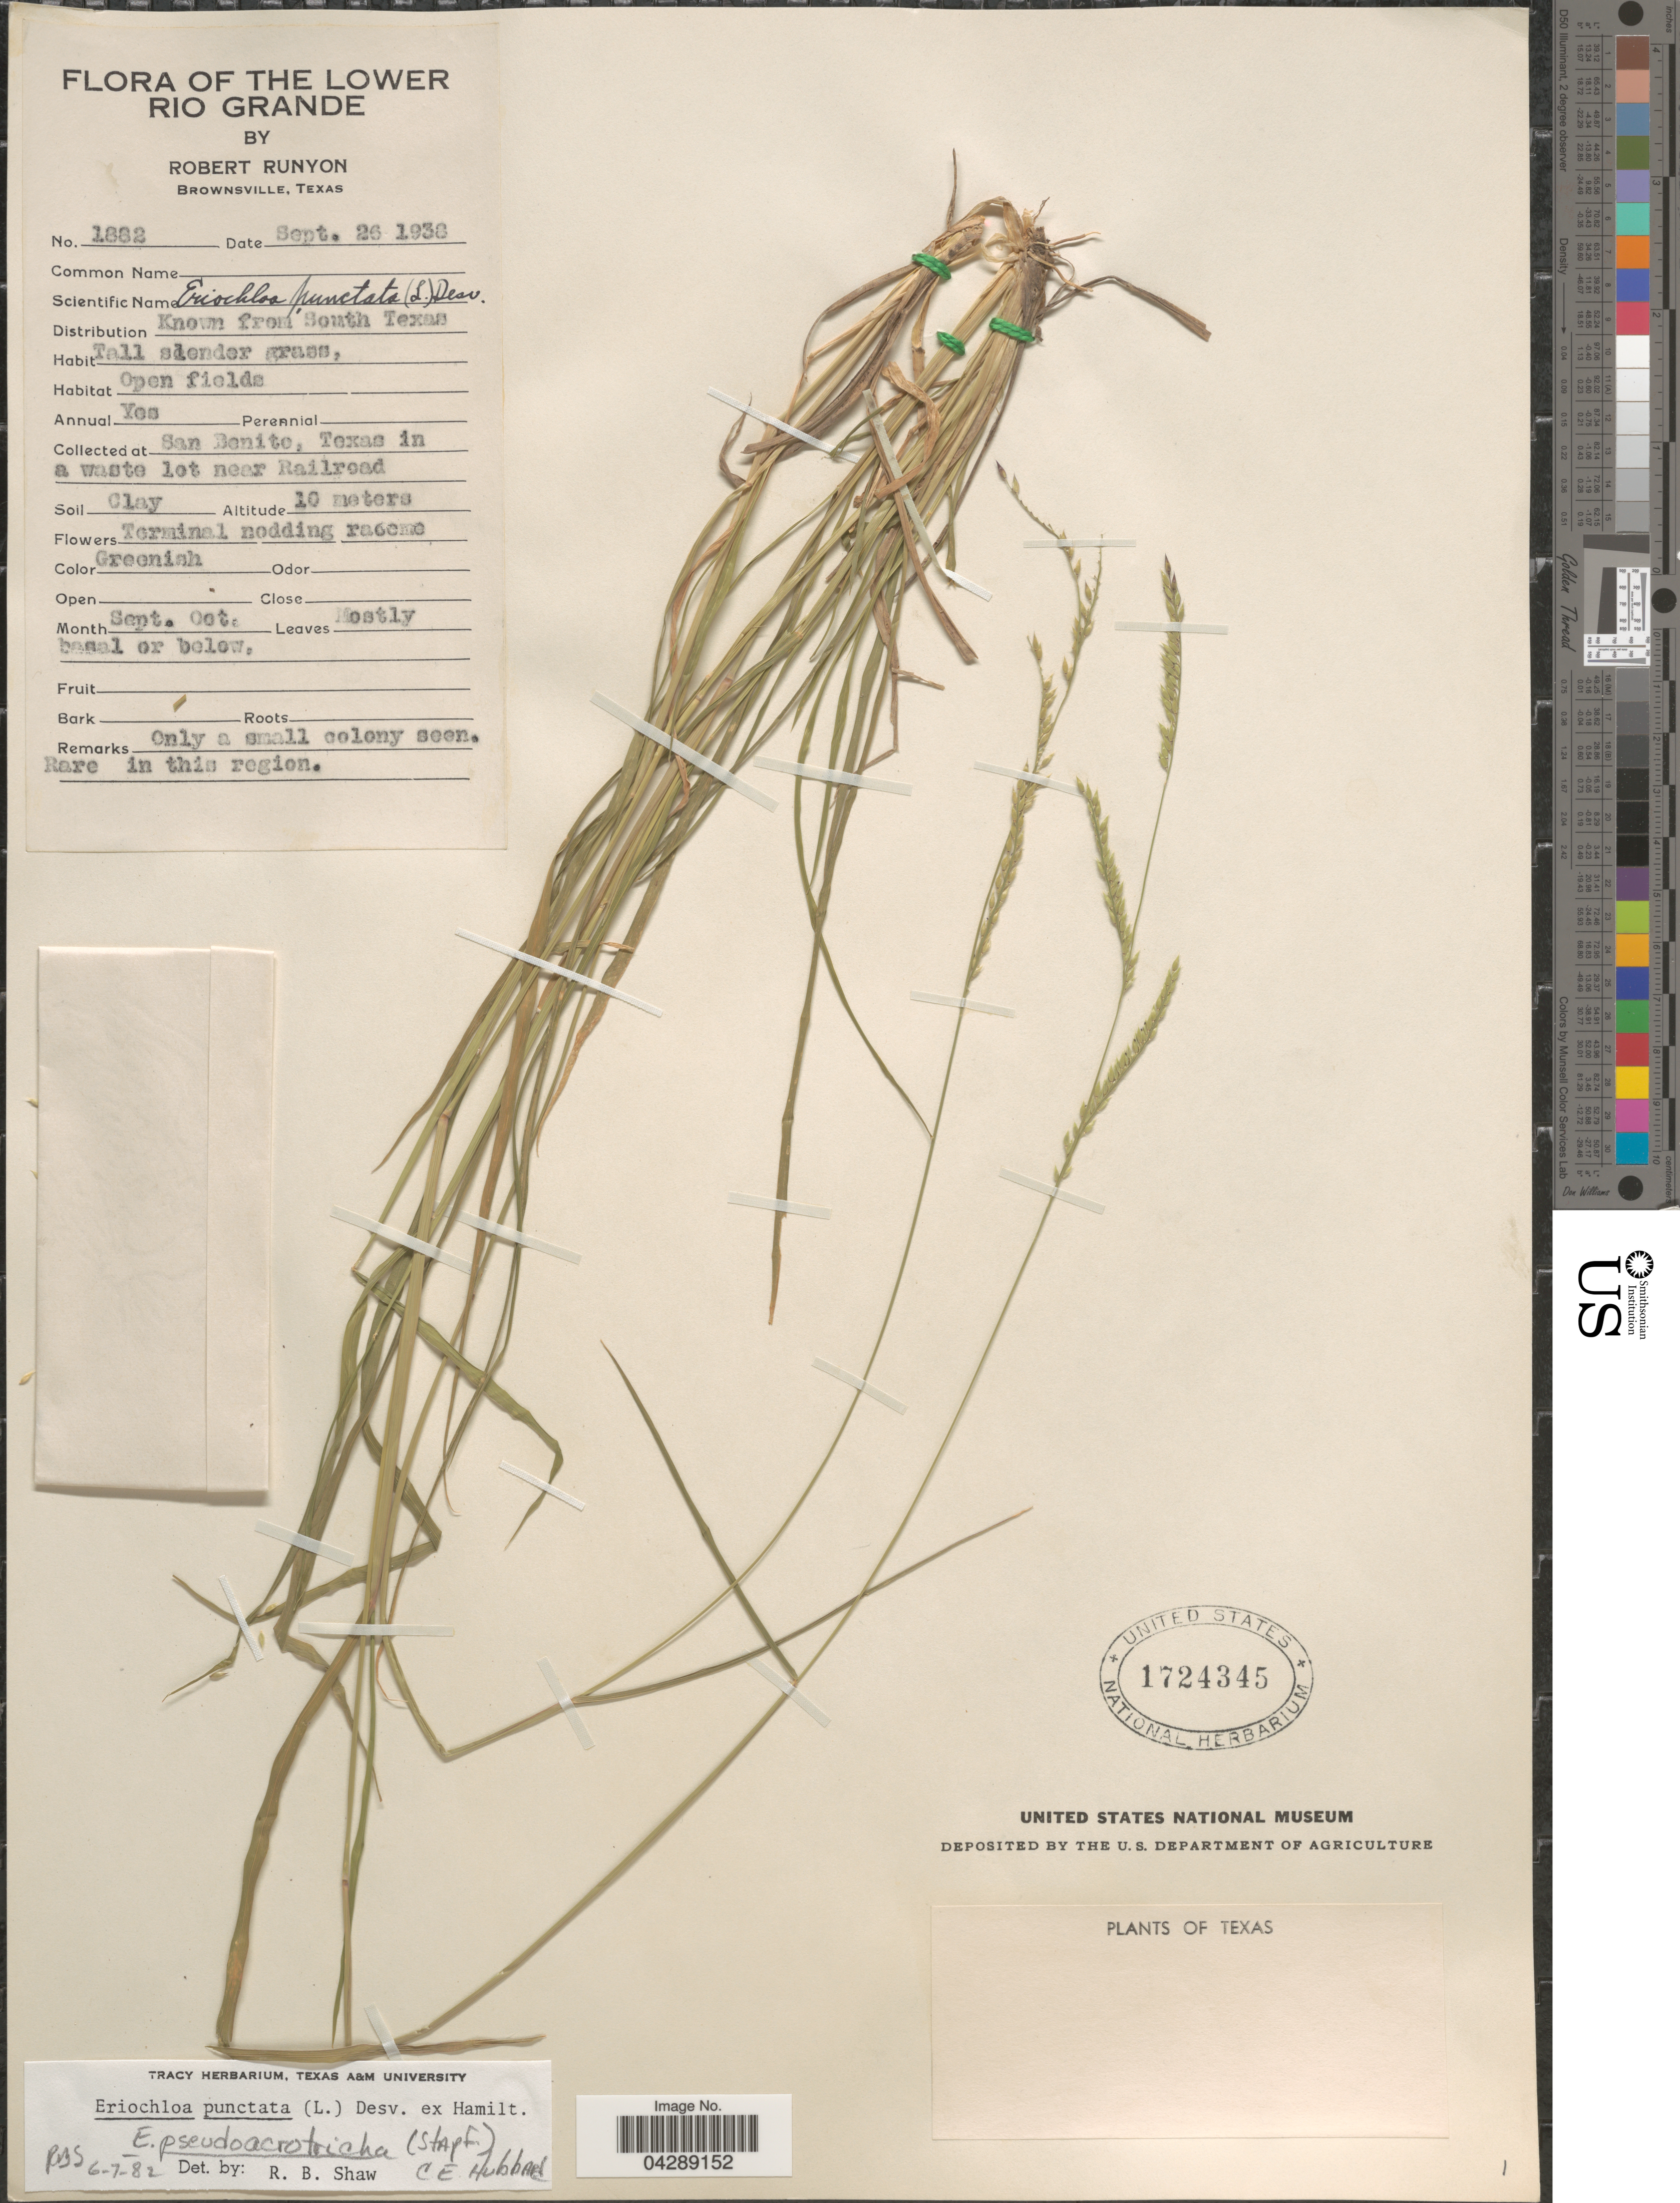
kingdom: Plantae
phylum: Tracheophyta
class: Liliopsida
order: Poales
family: Poaceae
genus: Eriochloa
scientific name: Eriochloa pseudoacrotricha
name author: (Stapf & Thell.) J.M. Black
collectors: R. Runyon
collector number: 1862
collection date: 1938-09-26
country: United States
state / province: Texas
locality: The Lower Rio Grande. San Benito, Texas in a waste lot near Railroad.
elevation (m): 10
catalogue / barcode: US 1724345